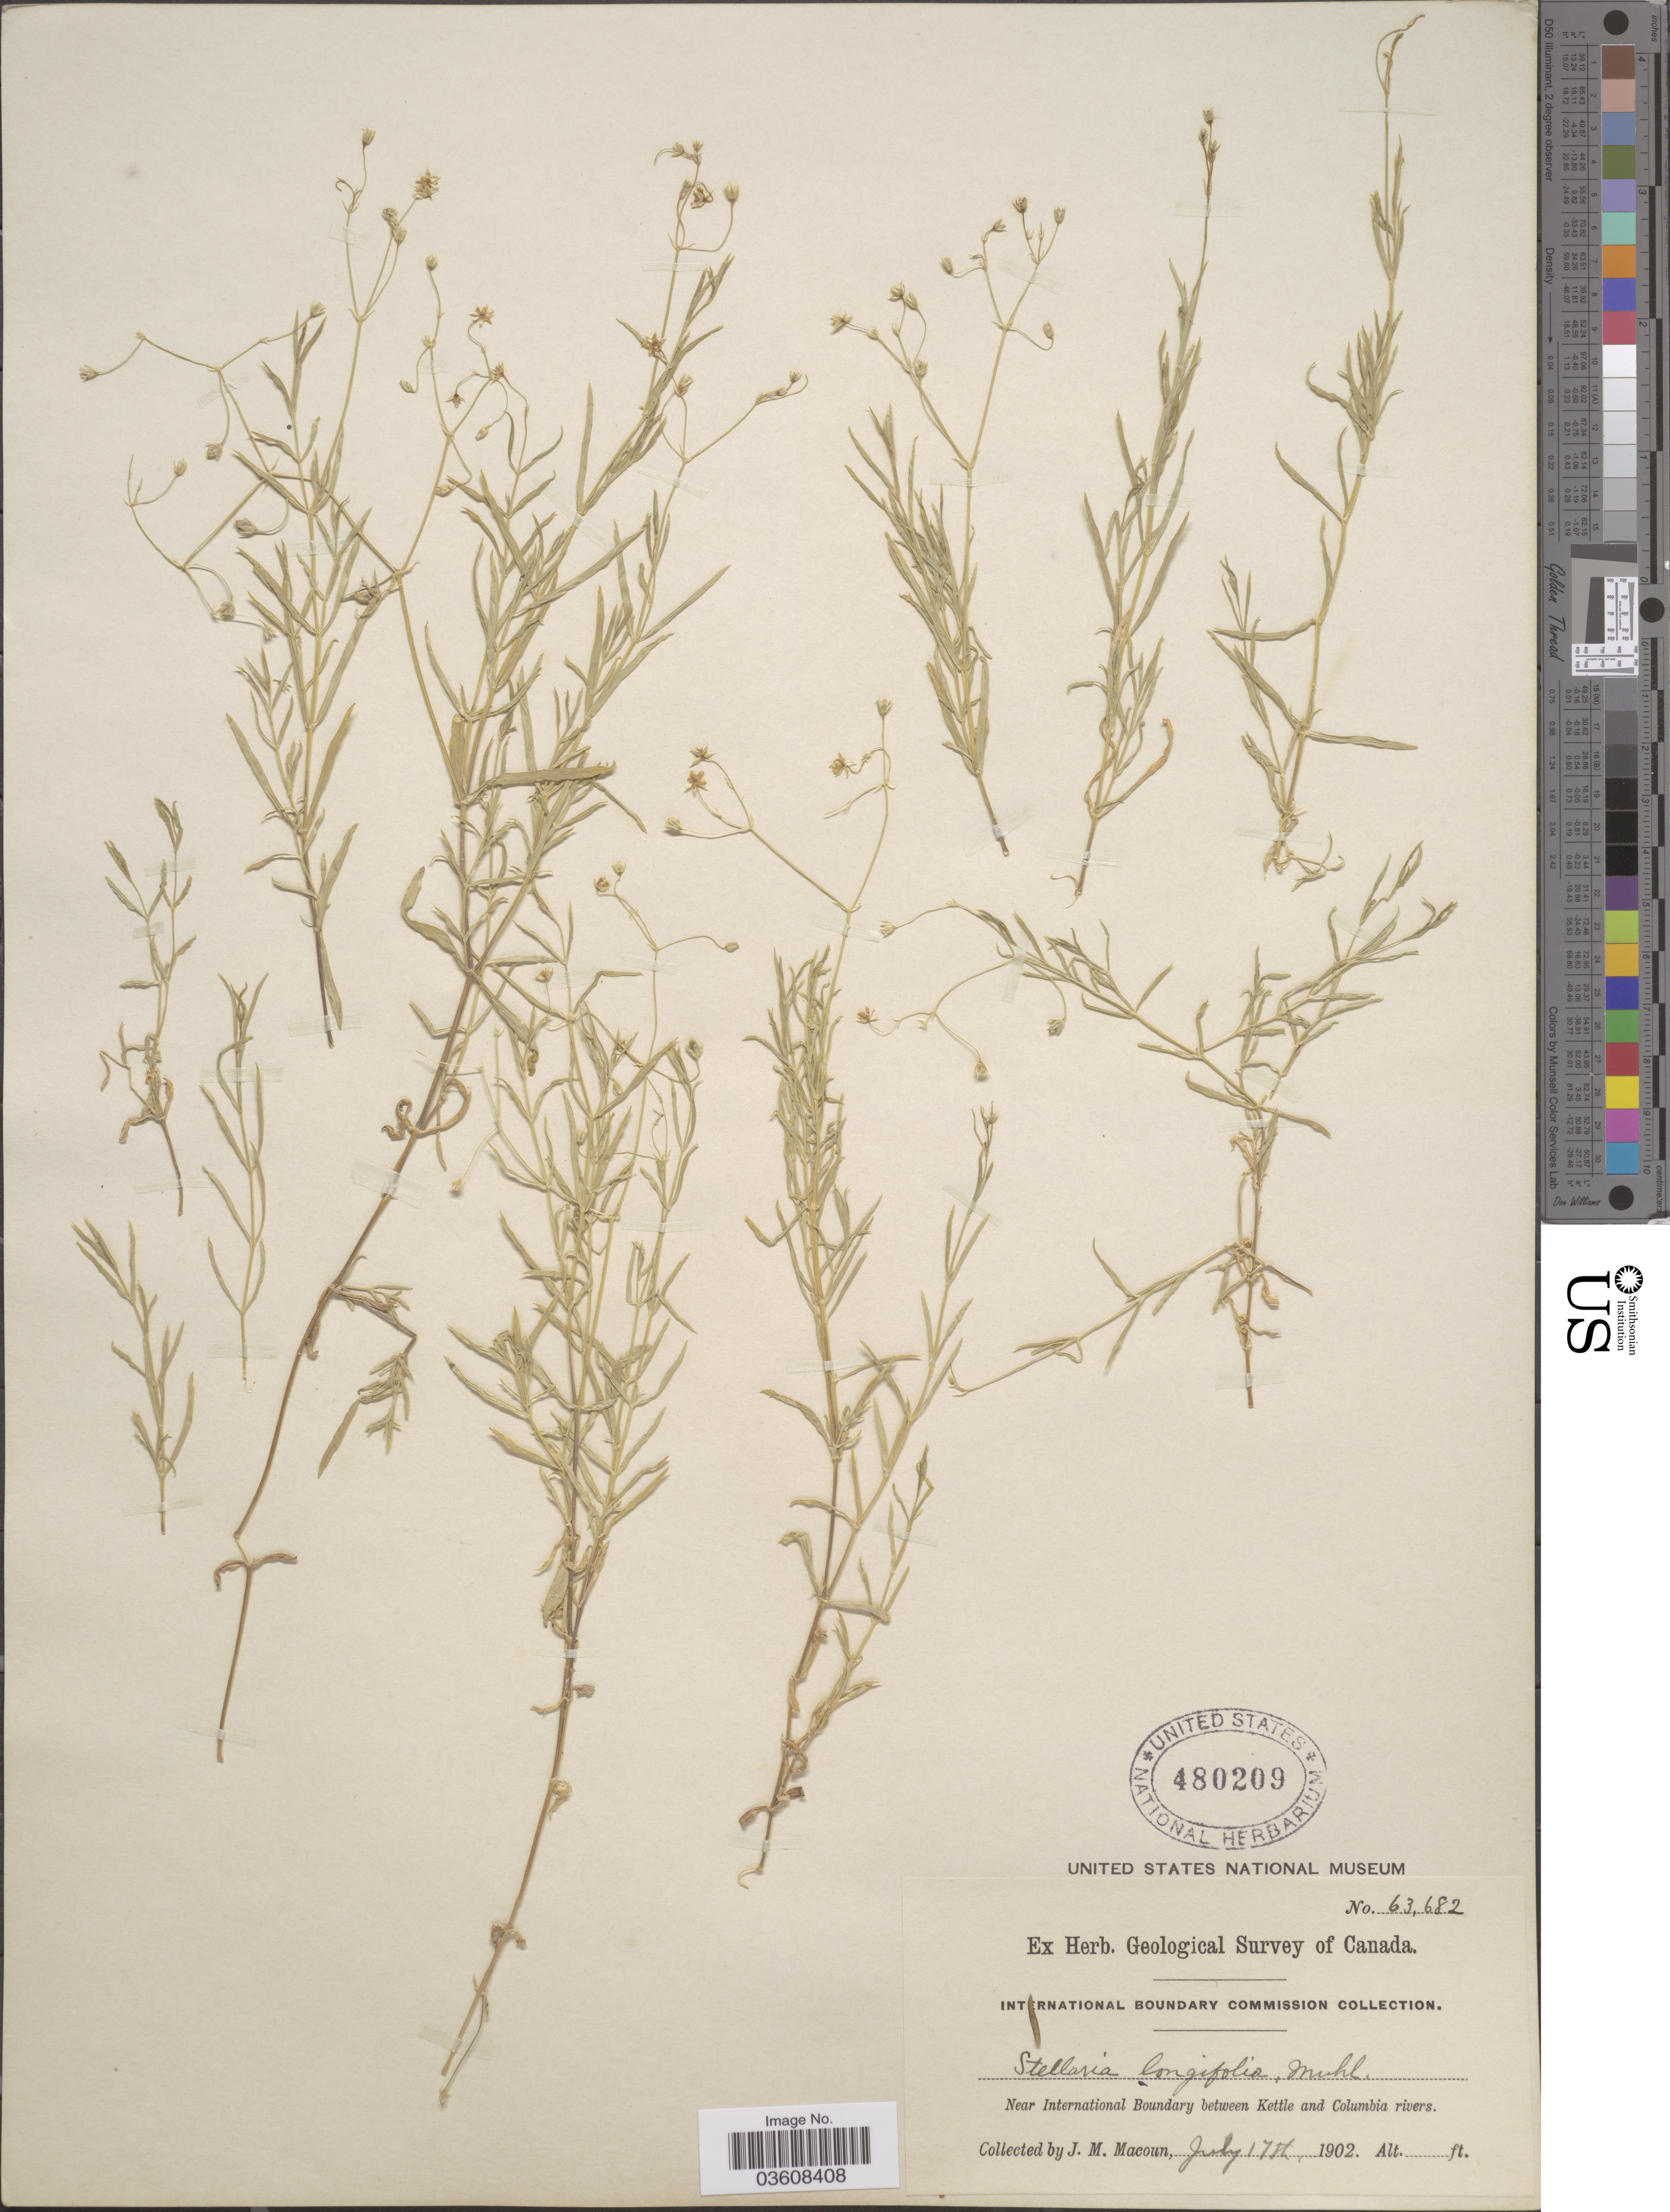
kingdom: Plantae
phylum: Tracheophyta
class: Magnoliopsida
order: Caryophyllales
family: Caryophyllaceae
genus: Stellaria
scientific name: Stellaria longifolia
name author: Muhl. ex Willd.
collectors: J. M. Macoun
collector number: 63682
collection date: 1902-07-17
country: Canada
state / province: British Columbia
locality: Near International Boundary between Kettle and Columbia rivers.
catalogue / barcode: US 480209